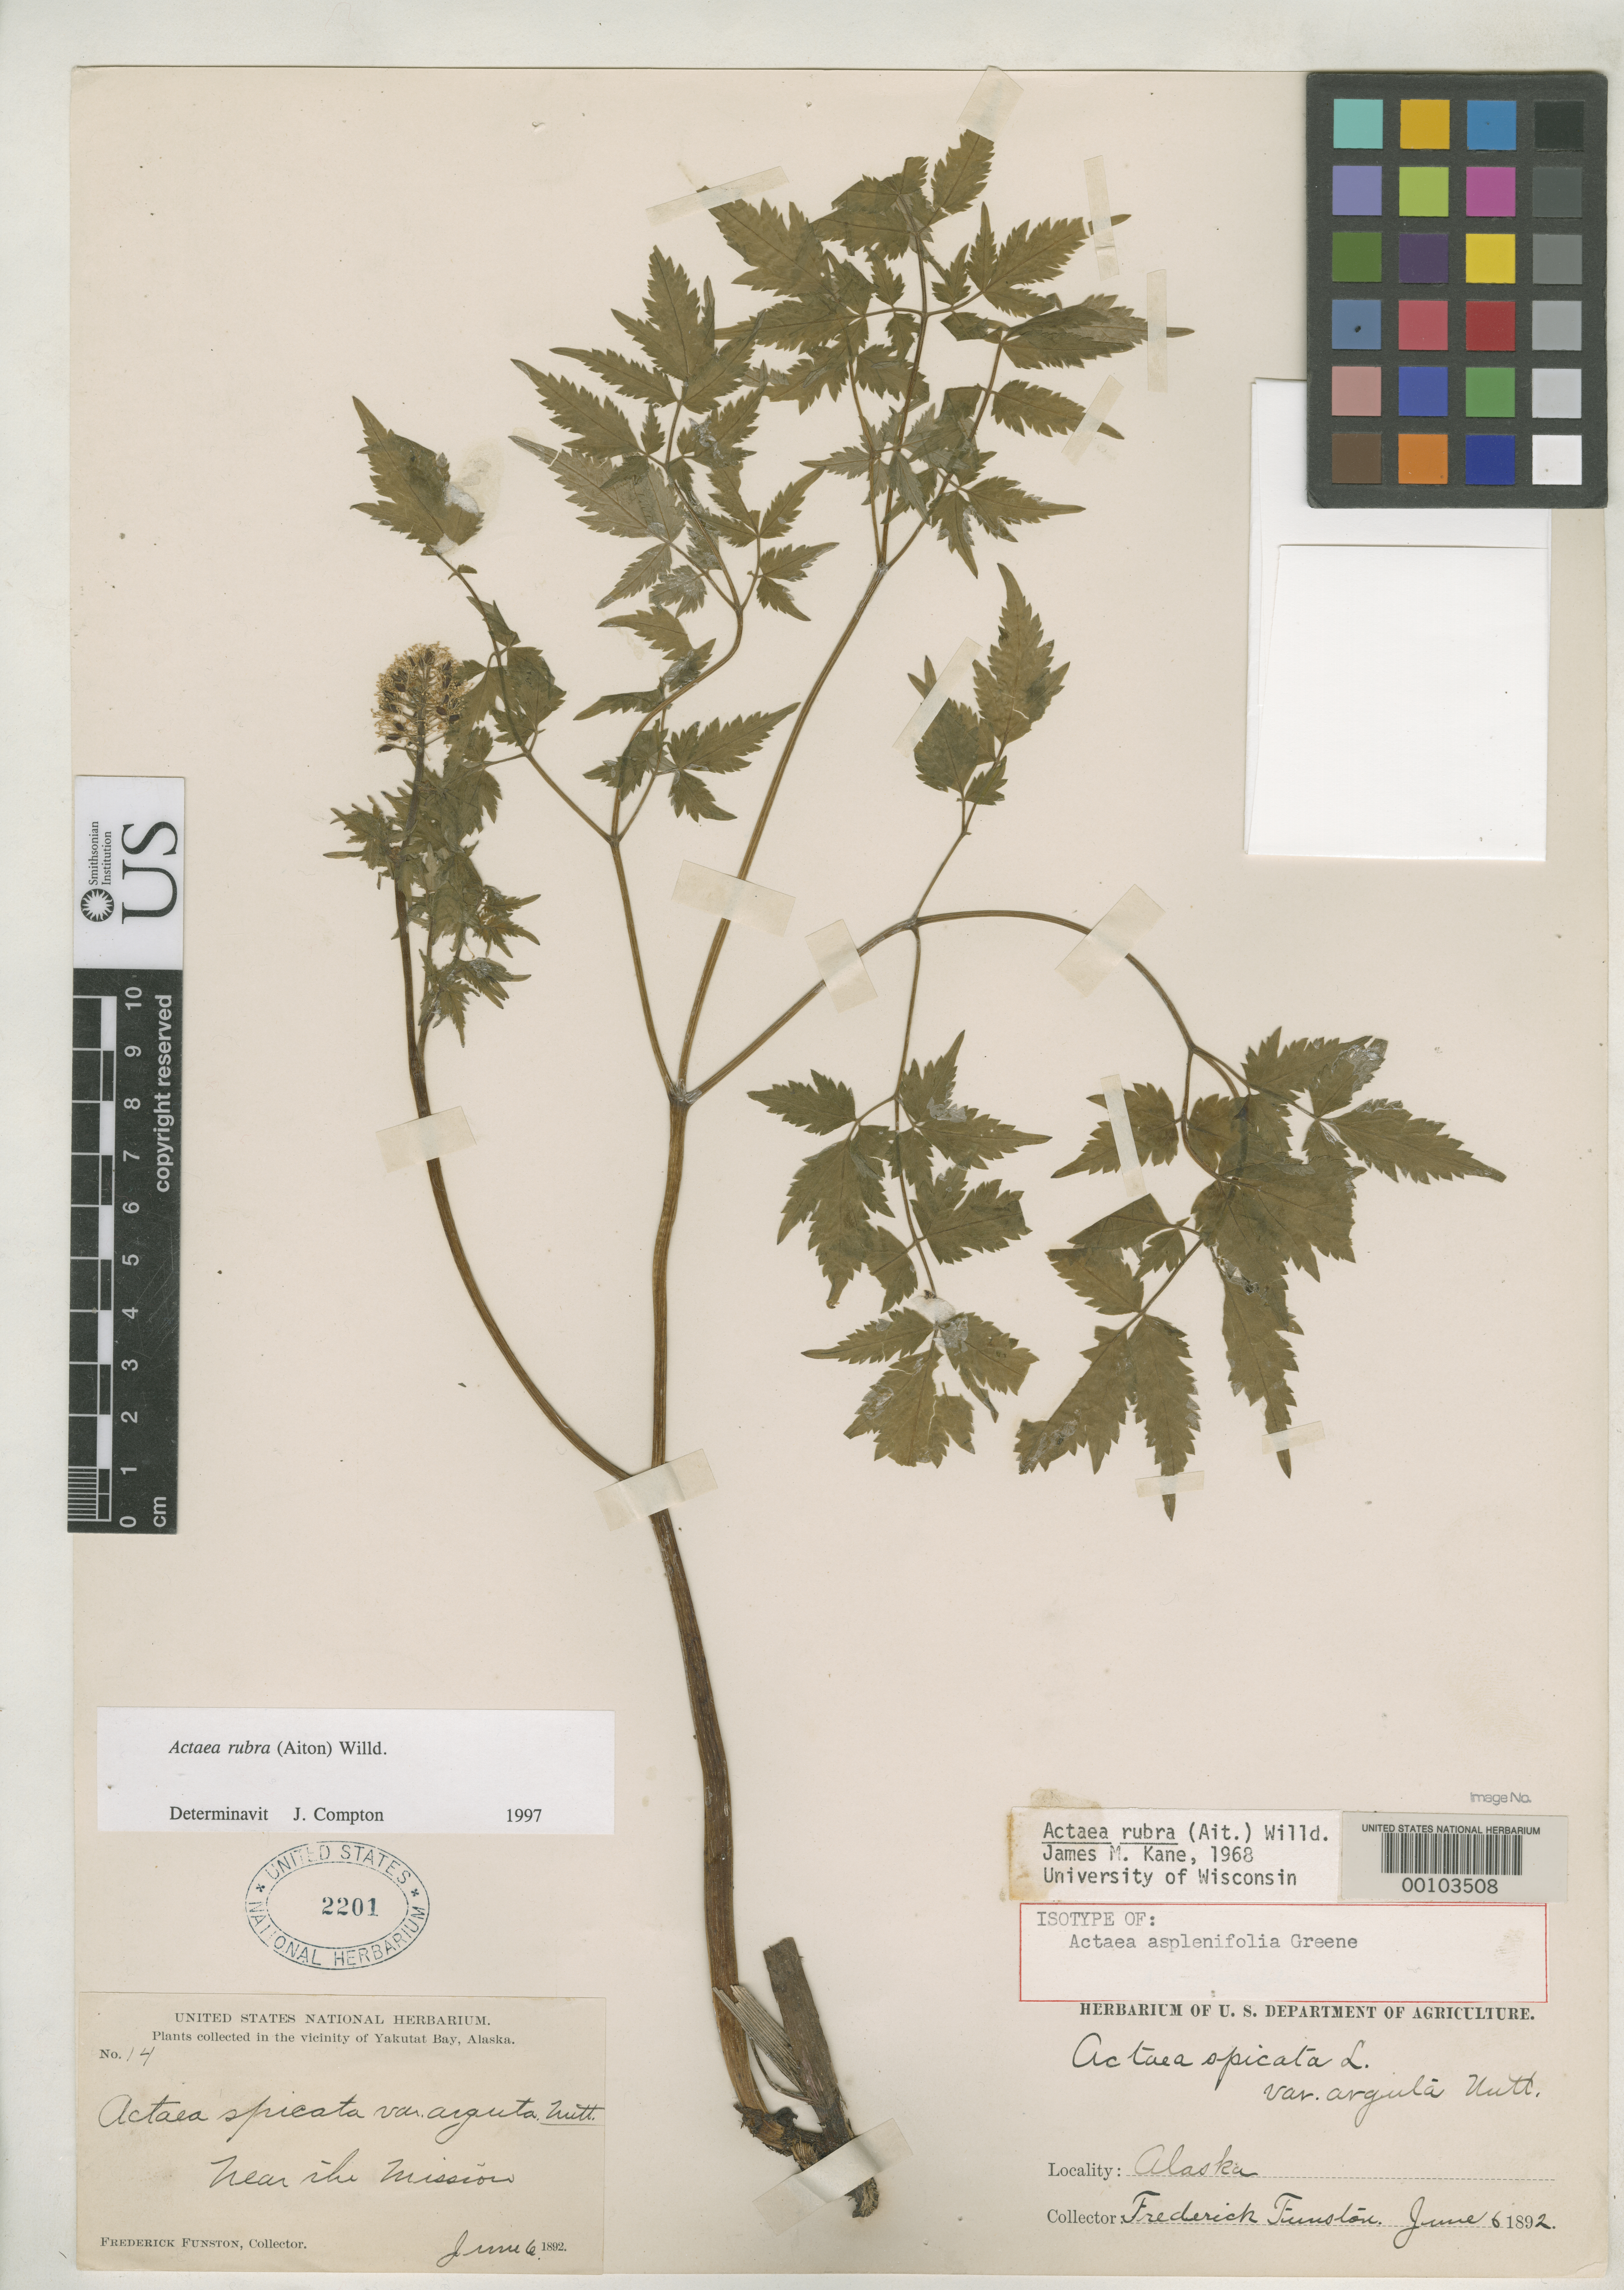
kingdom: Plantae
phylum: Tracheophyta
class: Magnoliopsida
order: Ranunculales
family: Ranunculaceae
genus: Actaea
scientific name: Actaea asplenifolia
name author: Greene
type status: Isotype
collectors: F. Funston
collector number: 14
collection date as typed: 06 Jun 1892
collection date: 1892-06-06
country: United States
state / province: Alaska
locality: Vicinity of Yakutat Bay, near Ihu Mission.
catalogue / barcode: US 2201